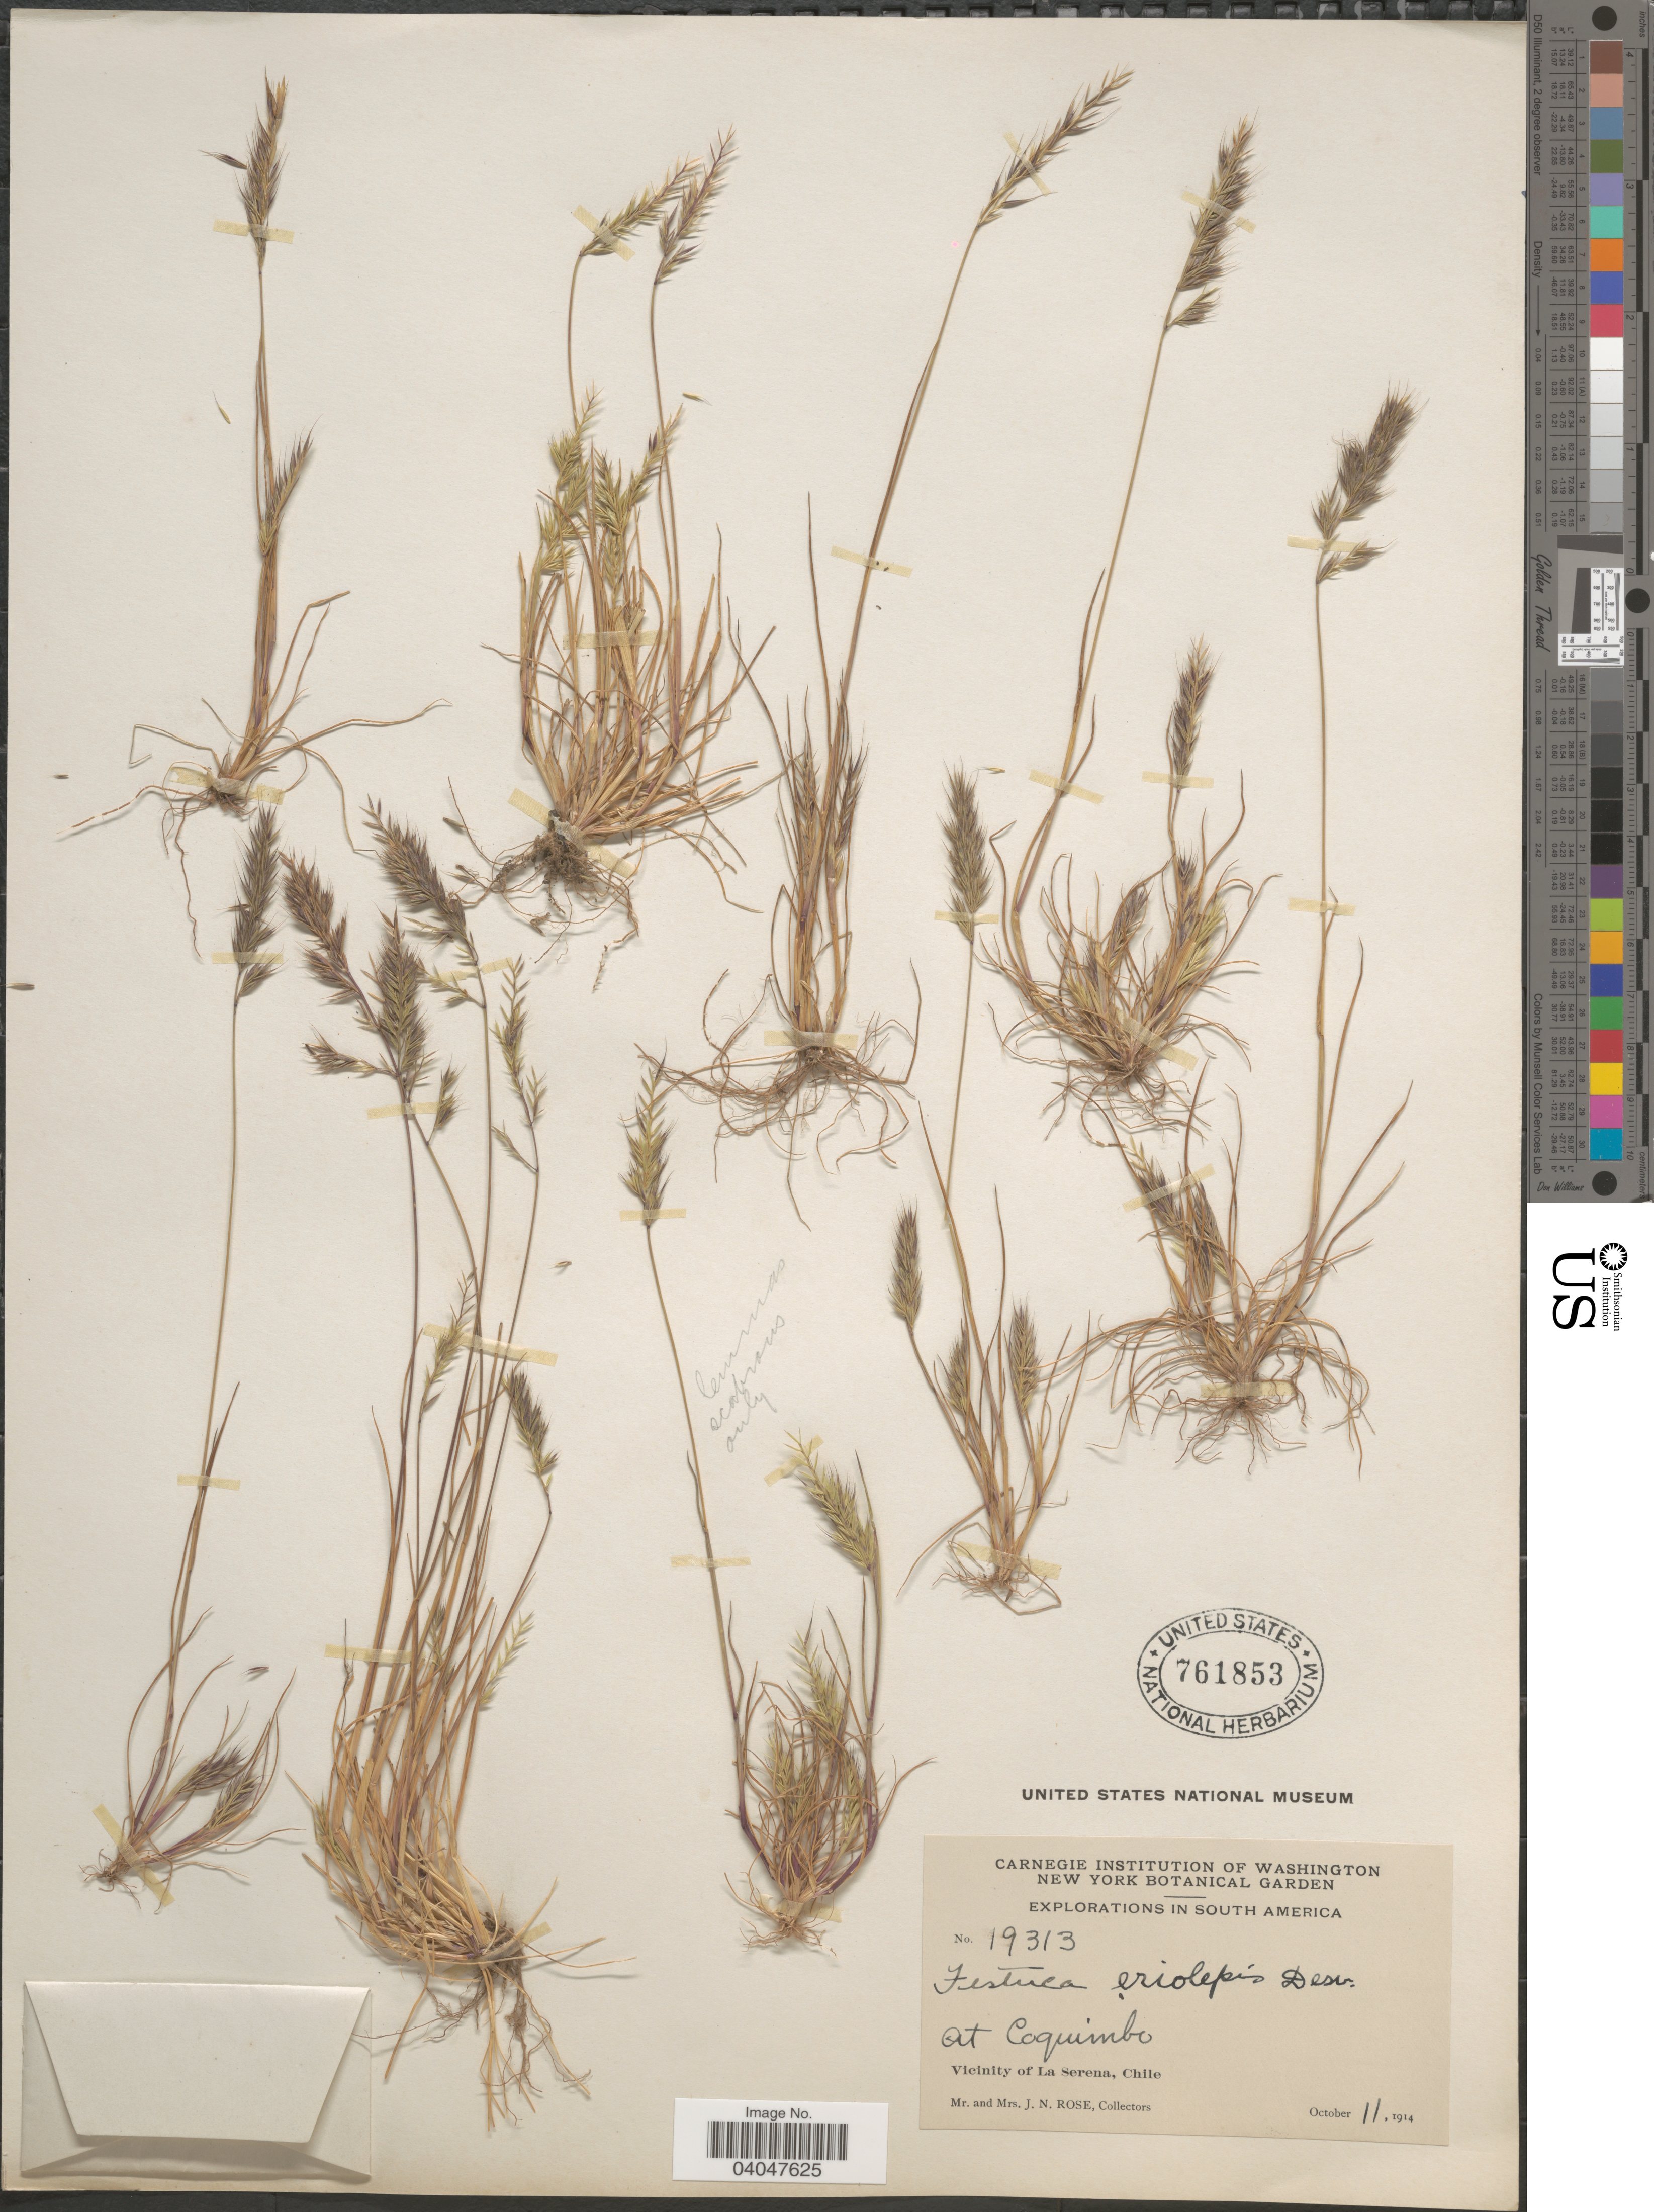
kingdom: Plantae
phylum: Tracheophyta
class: Liliopsida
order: Poales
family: Poaceae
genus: Festuca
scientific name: Festuca eriolepis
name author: É. Desv. in Gay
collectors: J. N. Rose & L. B. Rose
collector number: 19313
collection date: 1914-10-11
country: Chile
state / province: Coquimbo (IV)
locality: At Coquimbo. Vicinity of La Serena.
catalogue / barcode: US 761853